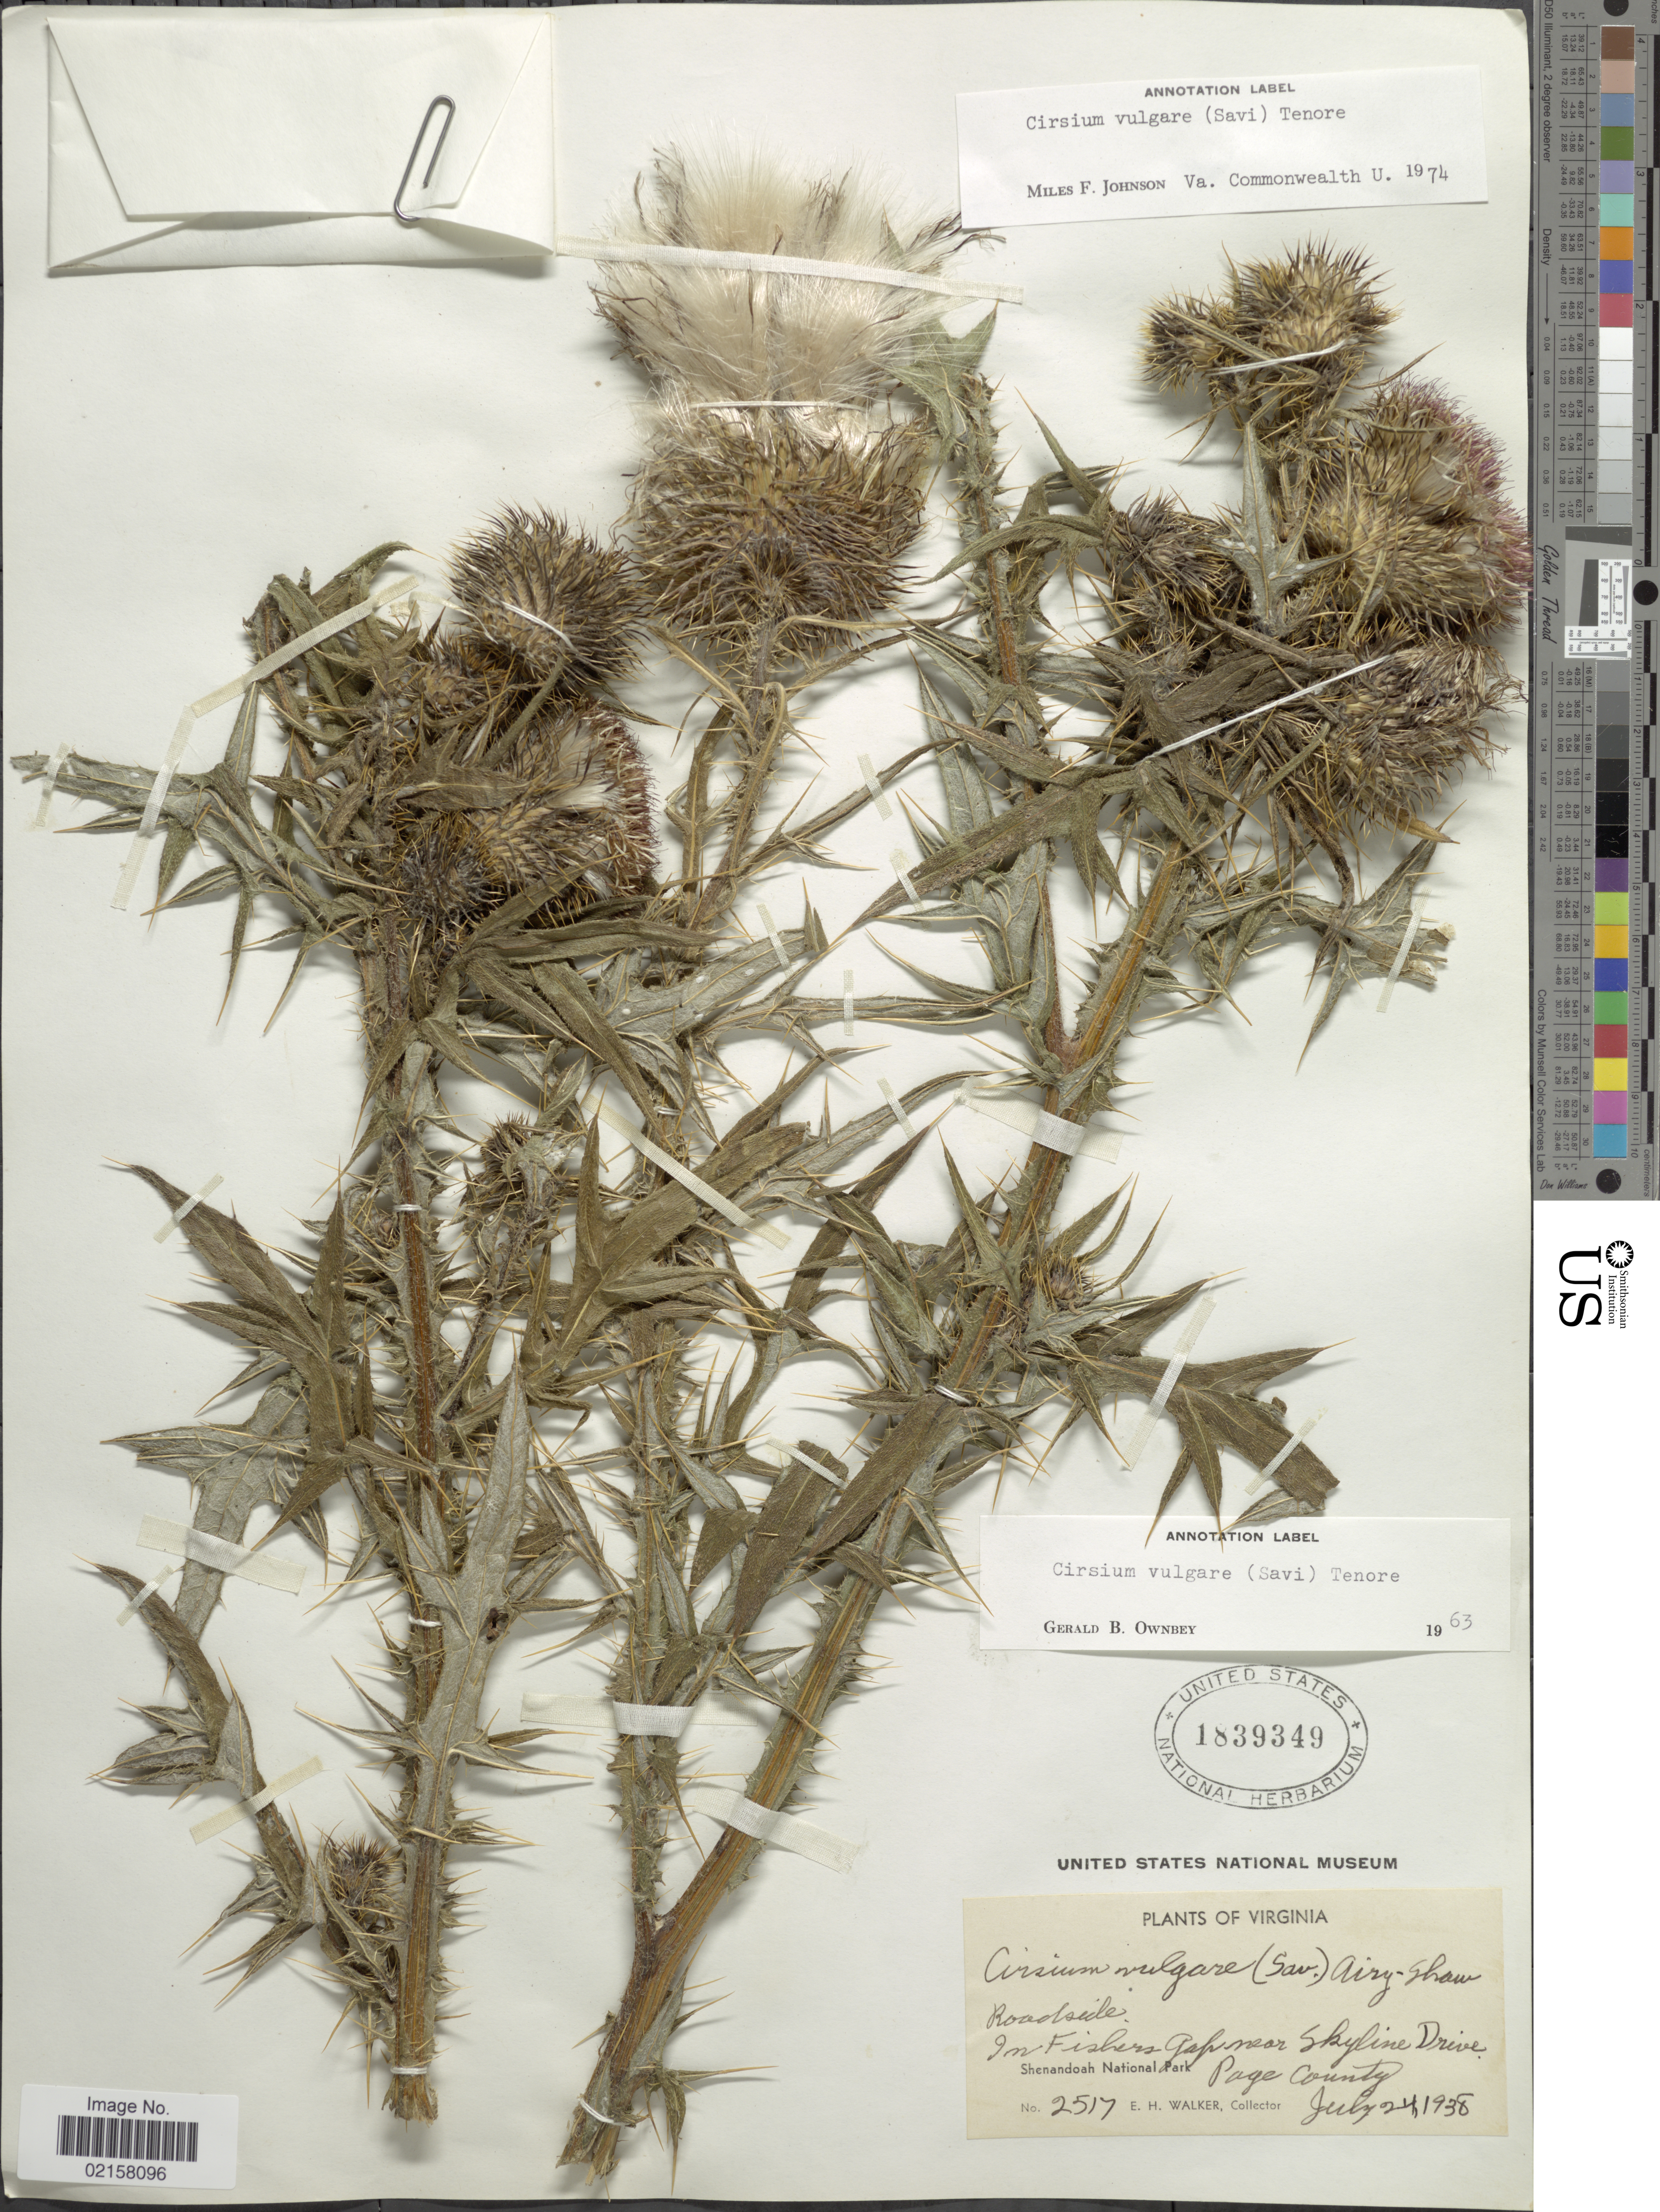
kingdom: Plantae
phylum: Tracheophyta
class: Magnoliopsida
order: Asterales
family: Asteraceae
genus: Cirsium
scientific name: Cirsium vulgare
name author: (Savi) Ten.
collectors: E. H. Walker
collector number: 2517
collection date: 1938-07-24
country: United States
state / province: Virginia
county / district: Page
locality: Roadside, in Fishers Gap near Skyline Drive, Shenandoah National Park, Page County.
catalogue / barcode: US 1839349